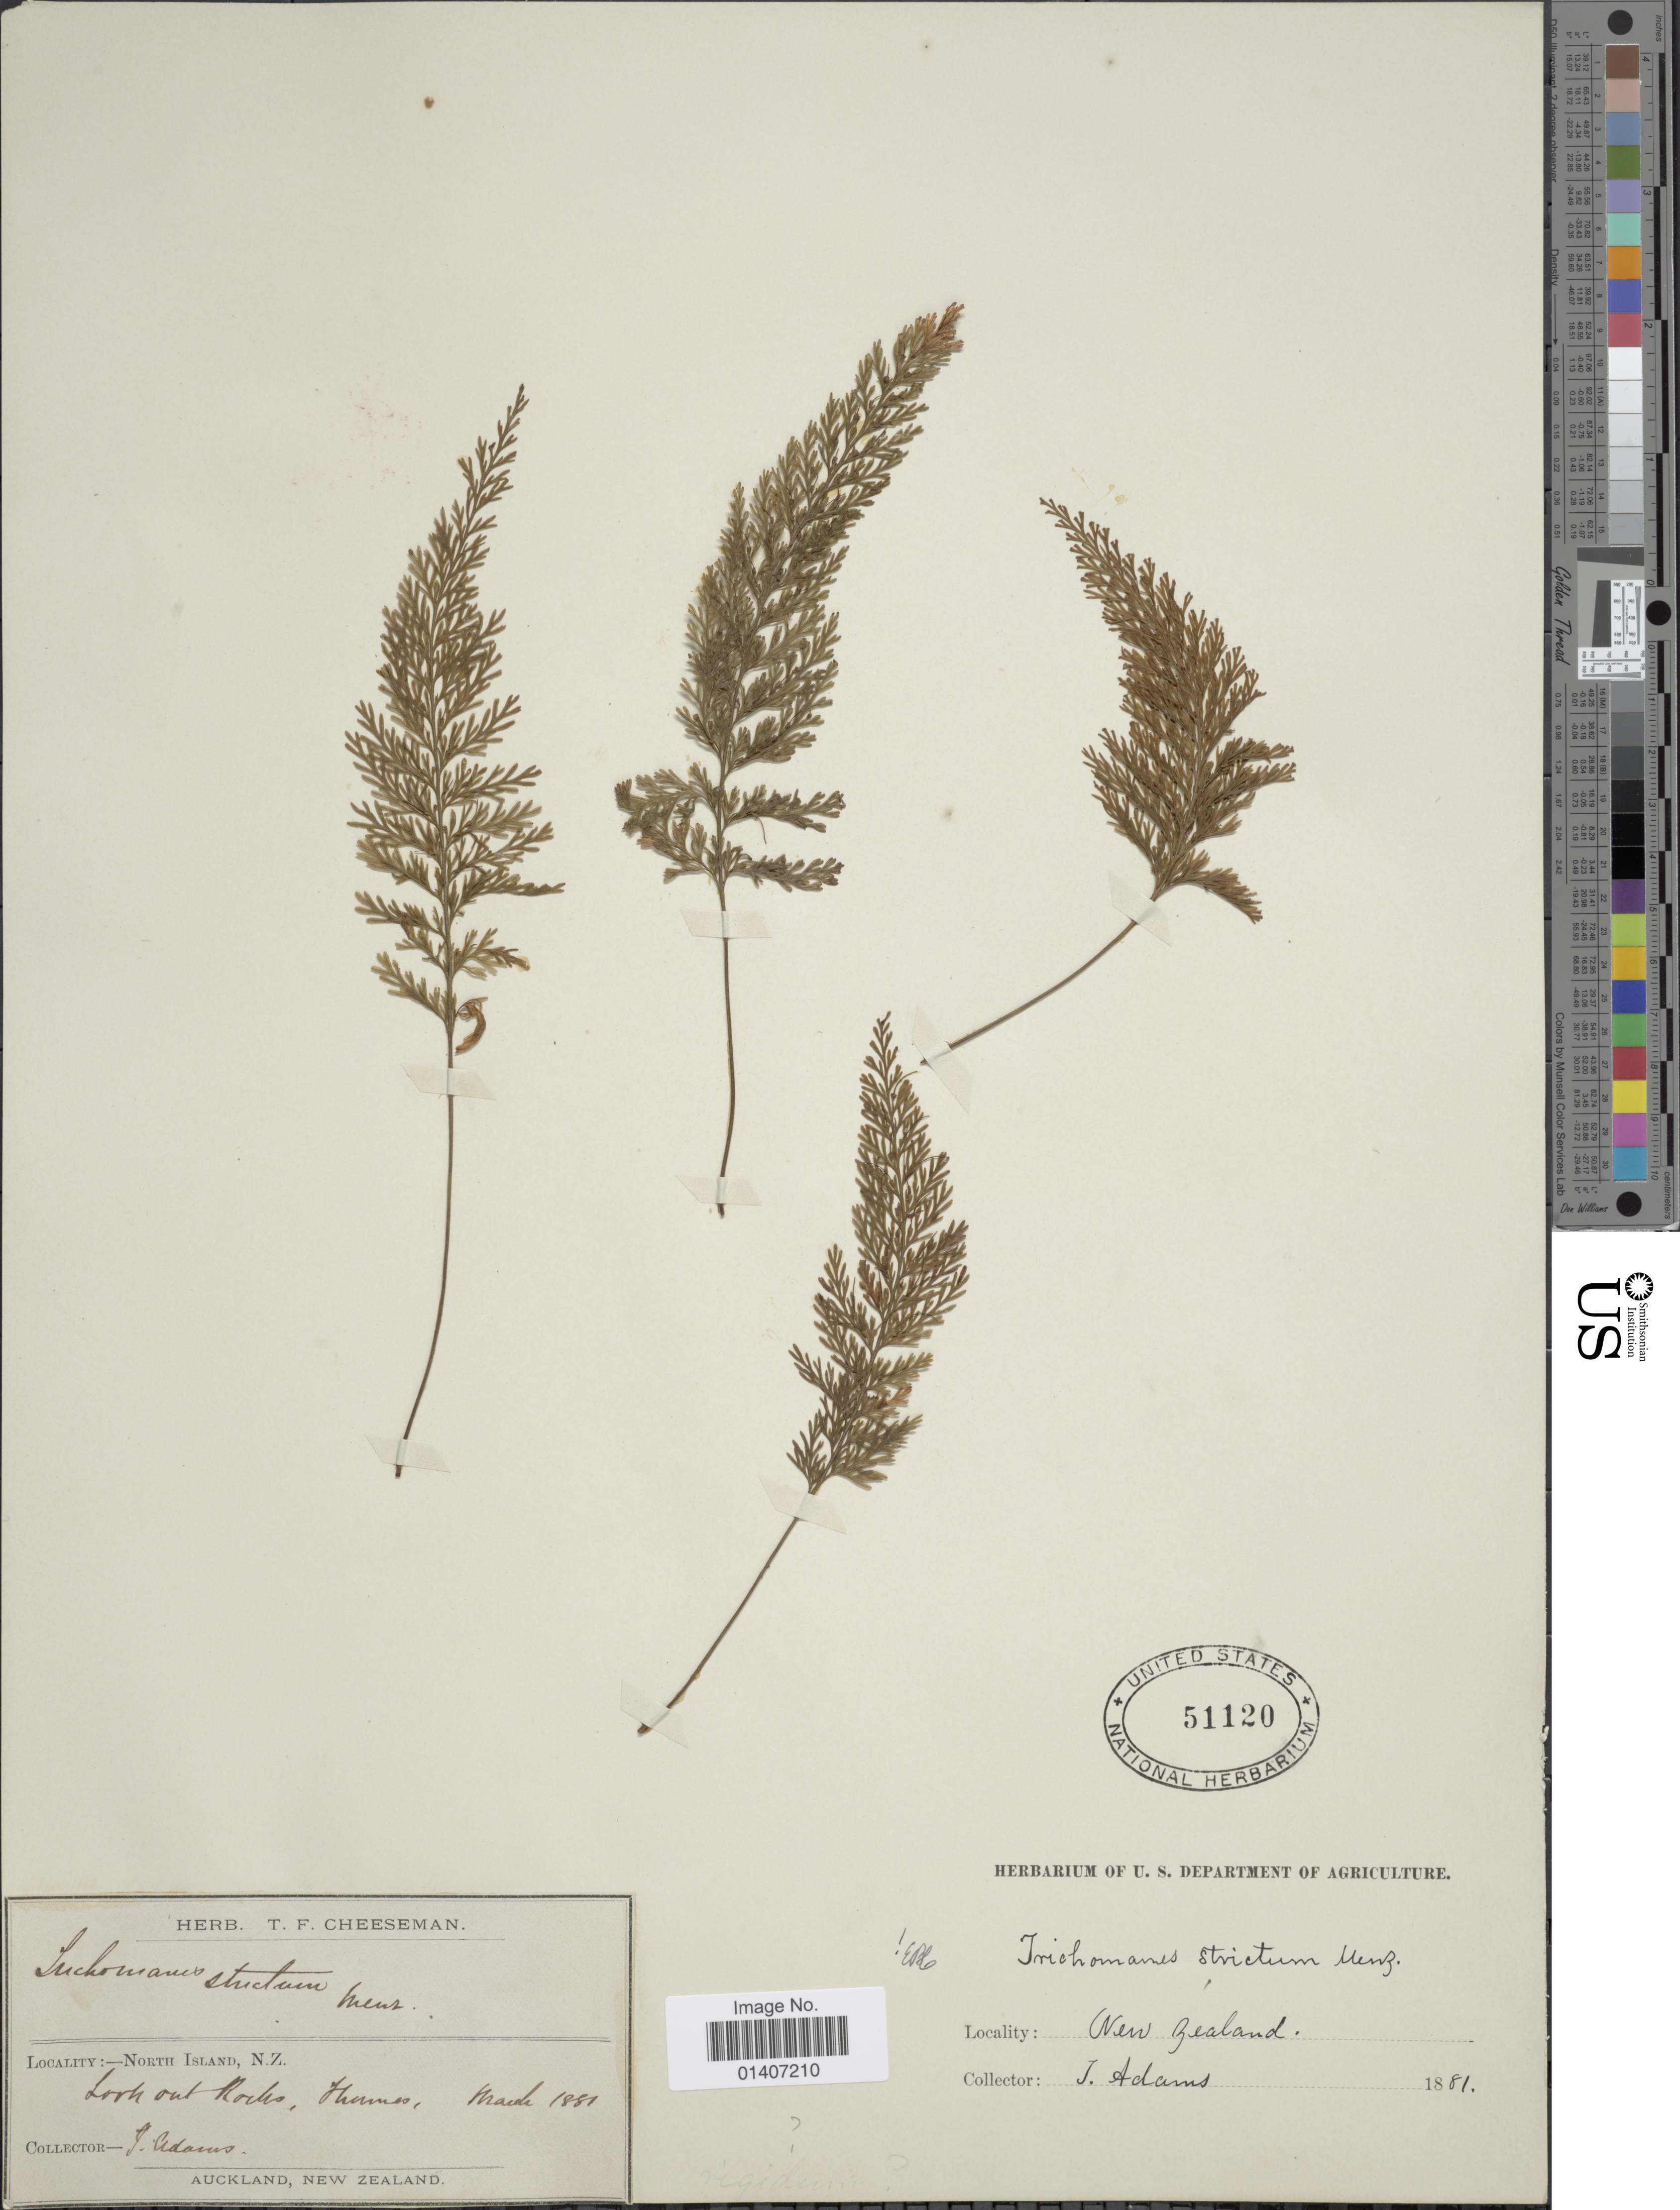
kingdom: Plantae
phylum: Tracheophyta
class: Polypodiopsida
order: Hymenophyllales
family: Hymenophyllaceae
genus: Abrodictyum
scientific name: Abrodictyum strictum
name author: (Menzies ex Hook. & Grev.) Ebihara & K. Iwats.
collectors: J. Adams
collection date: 1881-03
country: New Zealand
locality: North Island, N.Z., look out Rocks, Thames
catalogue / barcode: US 51120